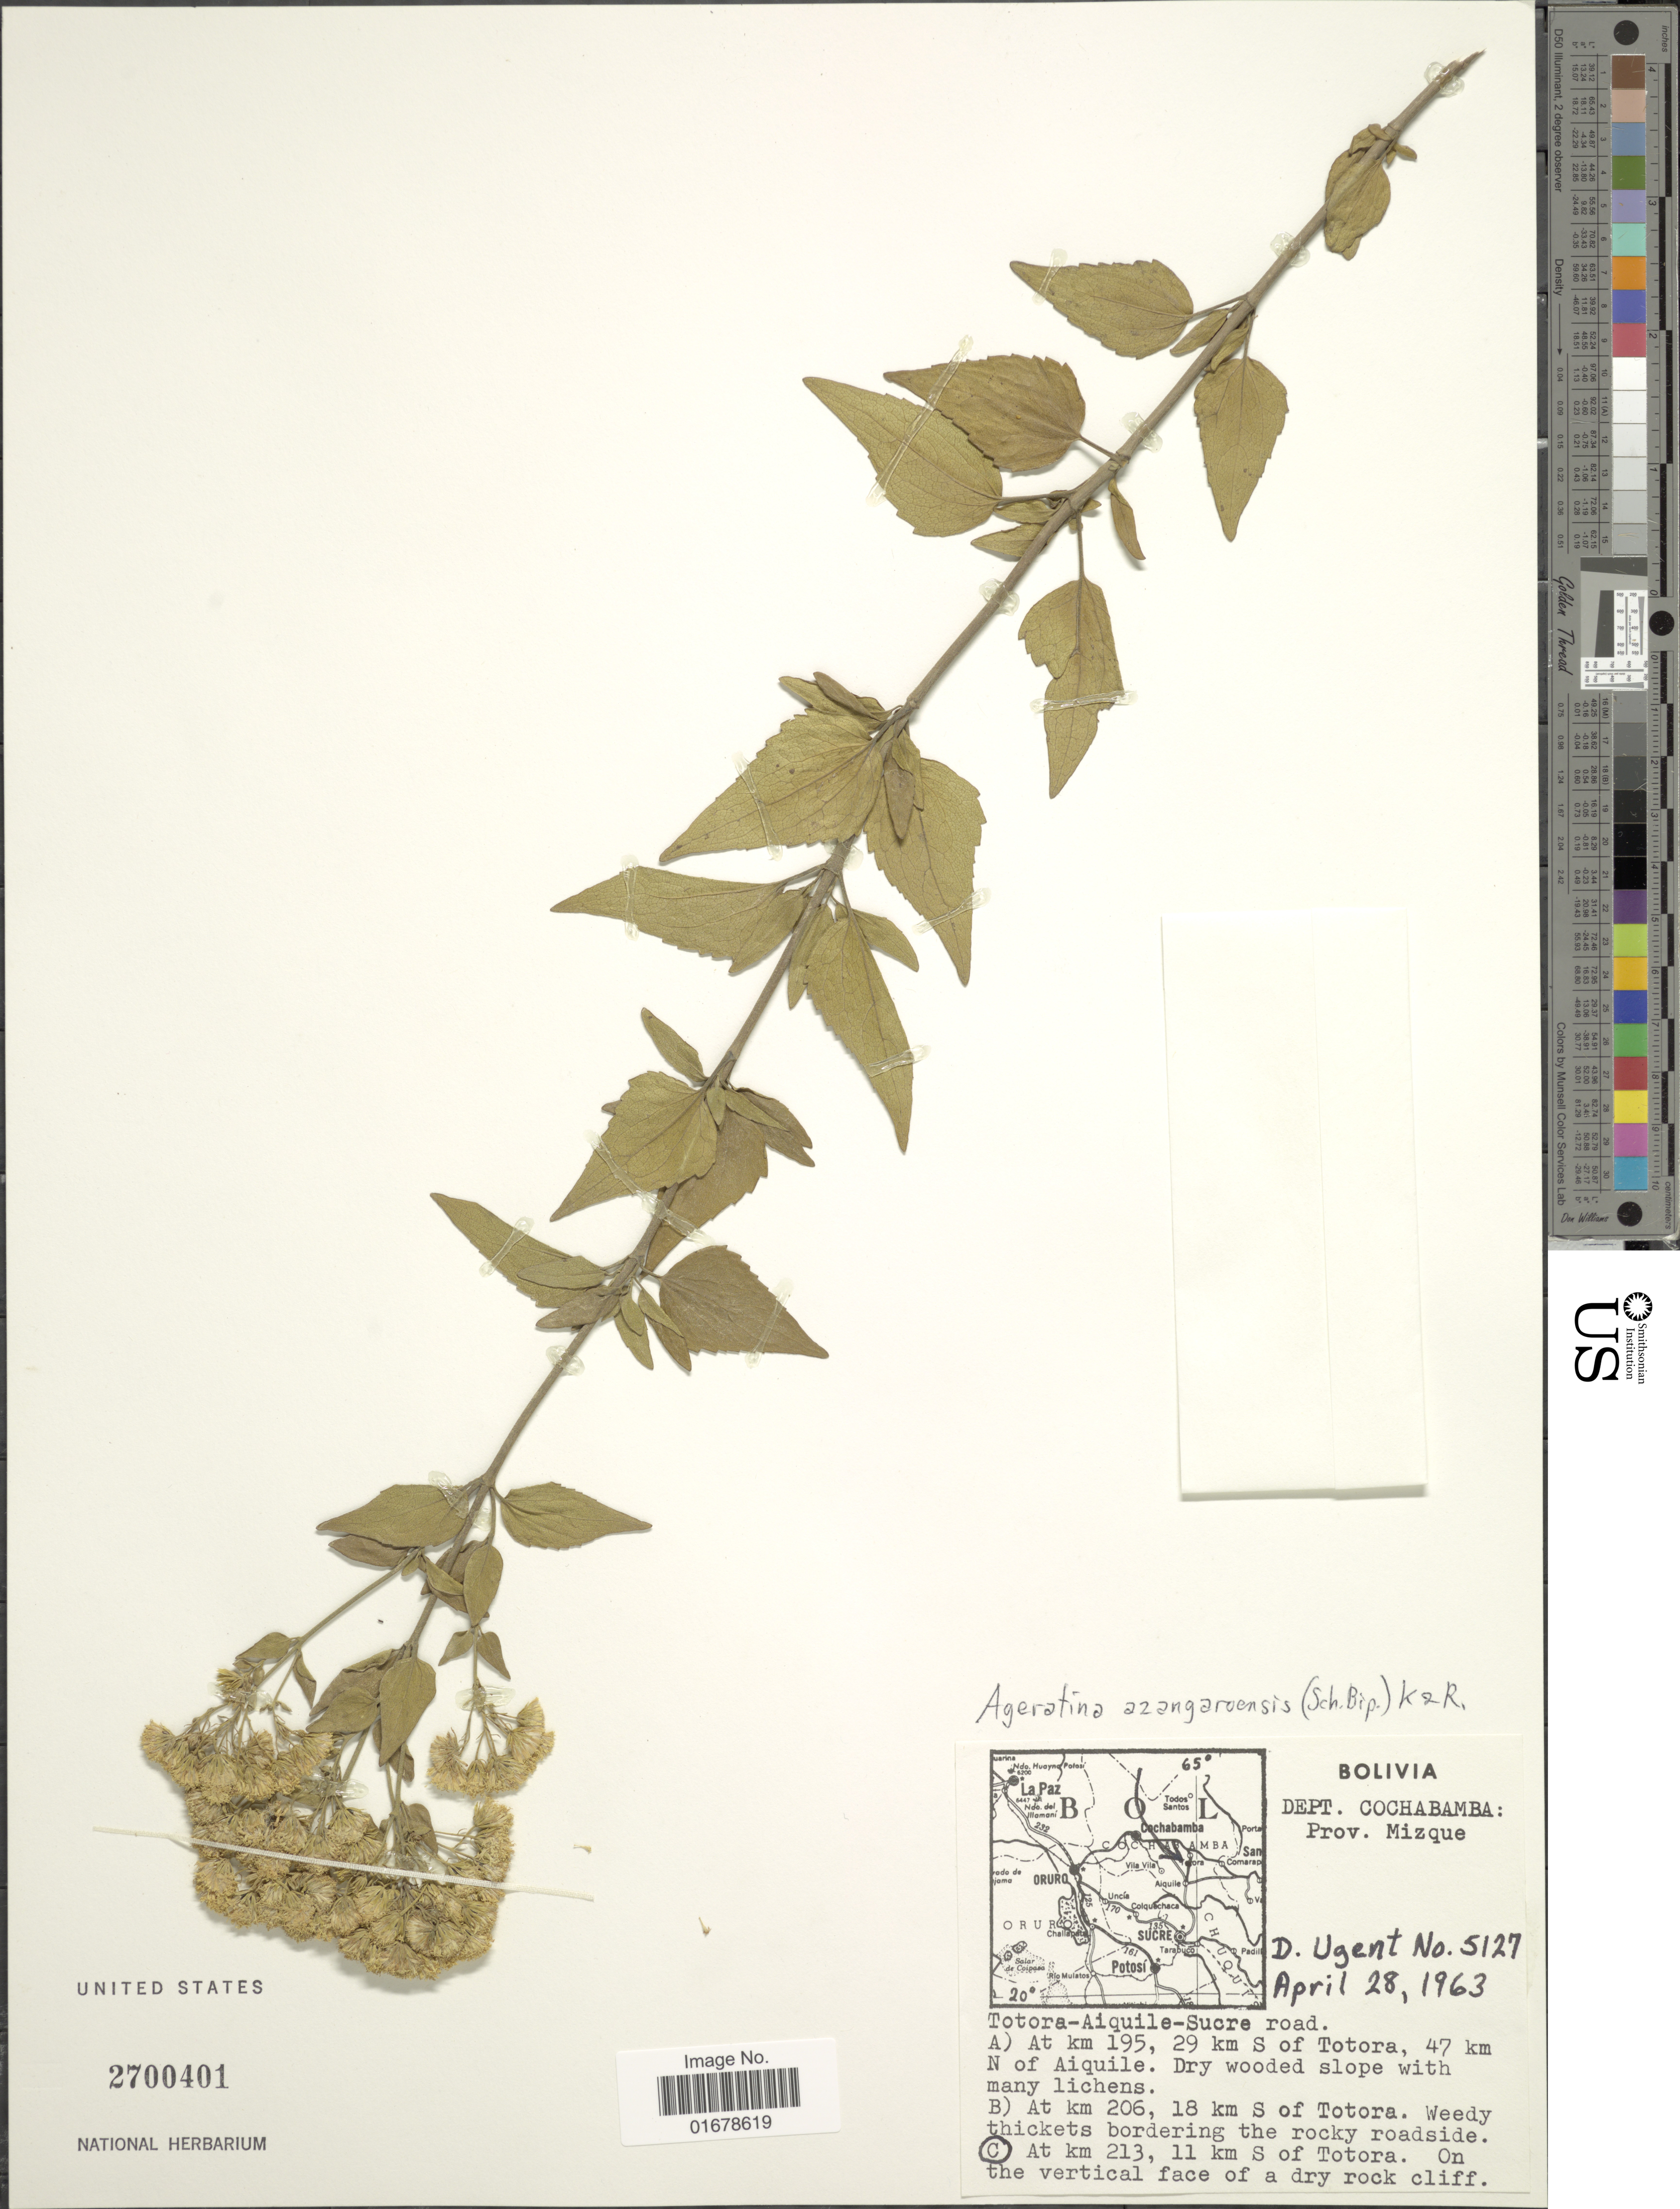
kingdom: Plantae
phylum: Tracheophyta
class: Magnoliopsida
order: Asterales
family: Asteraceae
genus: Ageratina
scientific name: Ageratina azangaroensis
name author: (Sch. Bip. ex Wedd.) R.M. King & H. Rob.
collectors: D. Ugent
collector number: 5127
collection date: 1963-04-28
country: Bolivia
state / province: Cochabamba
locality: Dept. Cochabamba: Prov. Mizque, At km 213, 11 km S of Totora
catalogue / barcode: US 2700401